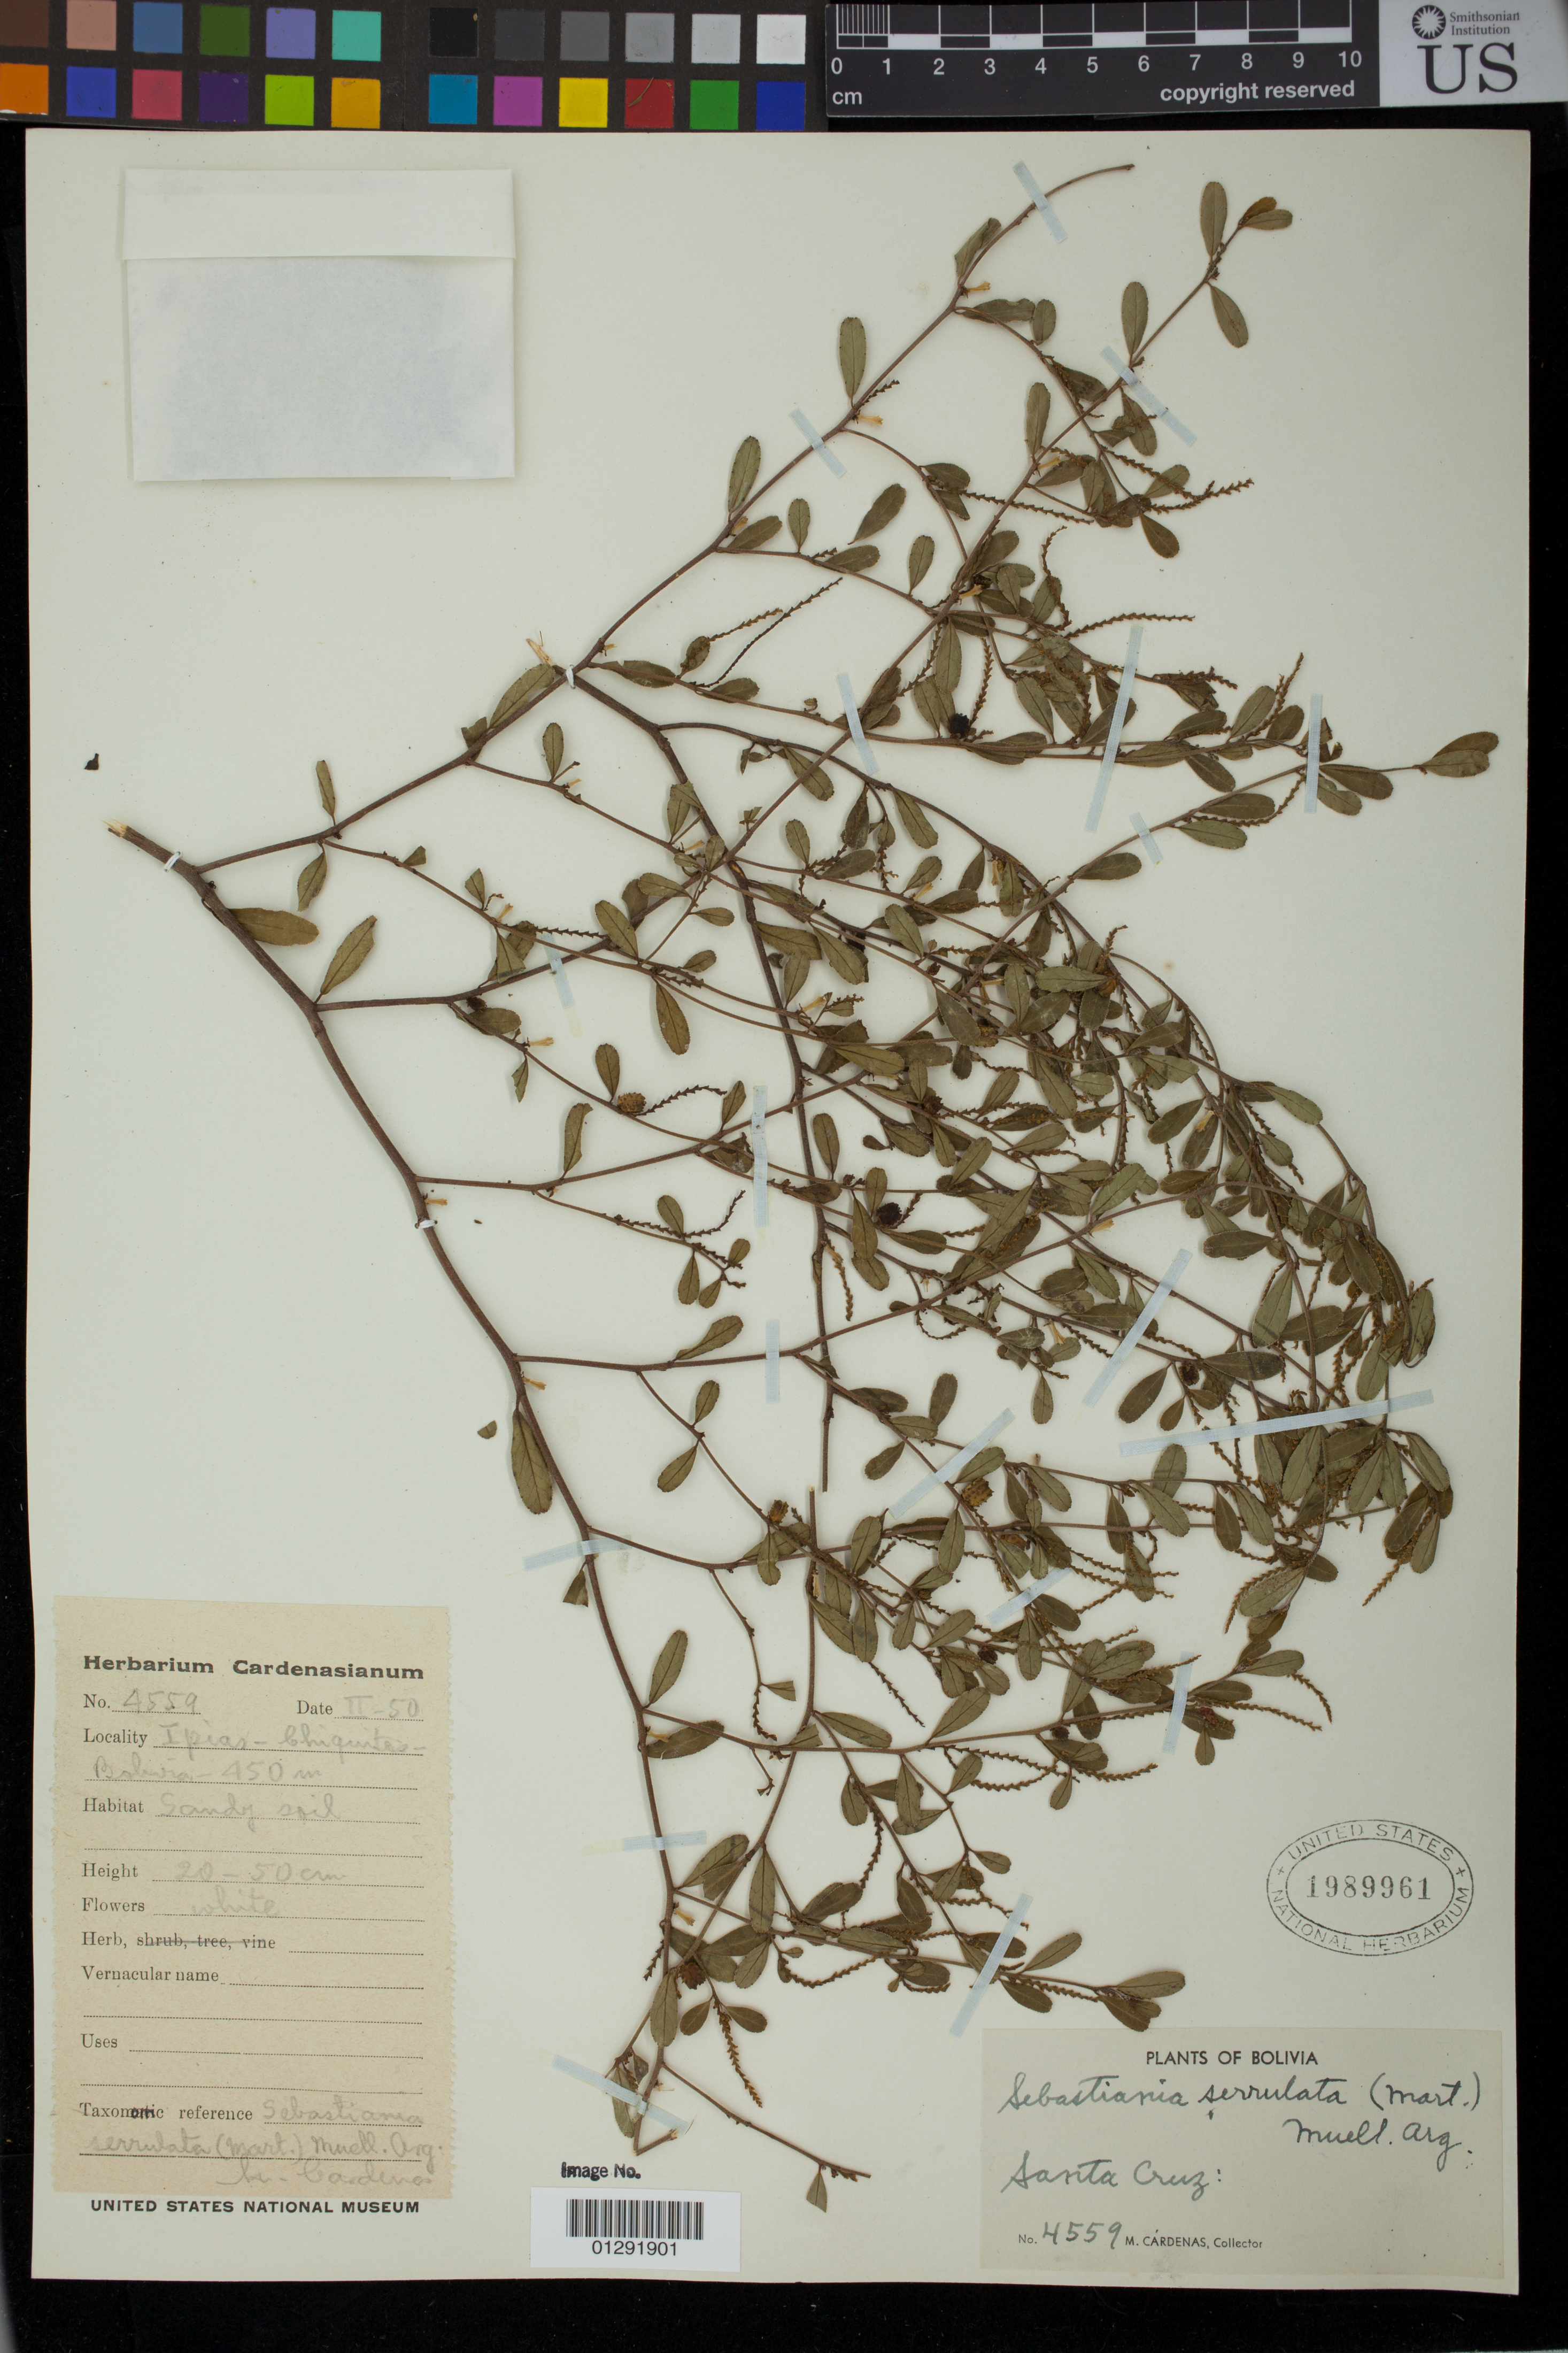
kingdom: Plantae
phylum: Tracheophyta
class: Magnoliopsida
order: Malpighiales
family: Euphorbiaceae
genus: Sebastiania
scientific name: Sebastiania serrulata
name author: (Mart.) Müll. Arg.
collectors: M. Cárdenas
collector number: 4559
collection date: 1950-02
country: Bolivia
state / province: Santa Cruz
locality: Ipias - Chiquitos.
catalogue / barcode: US 1989961